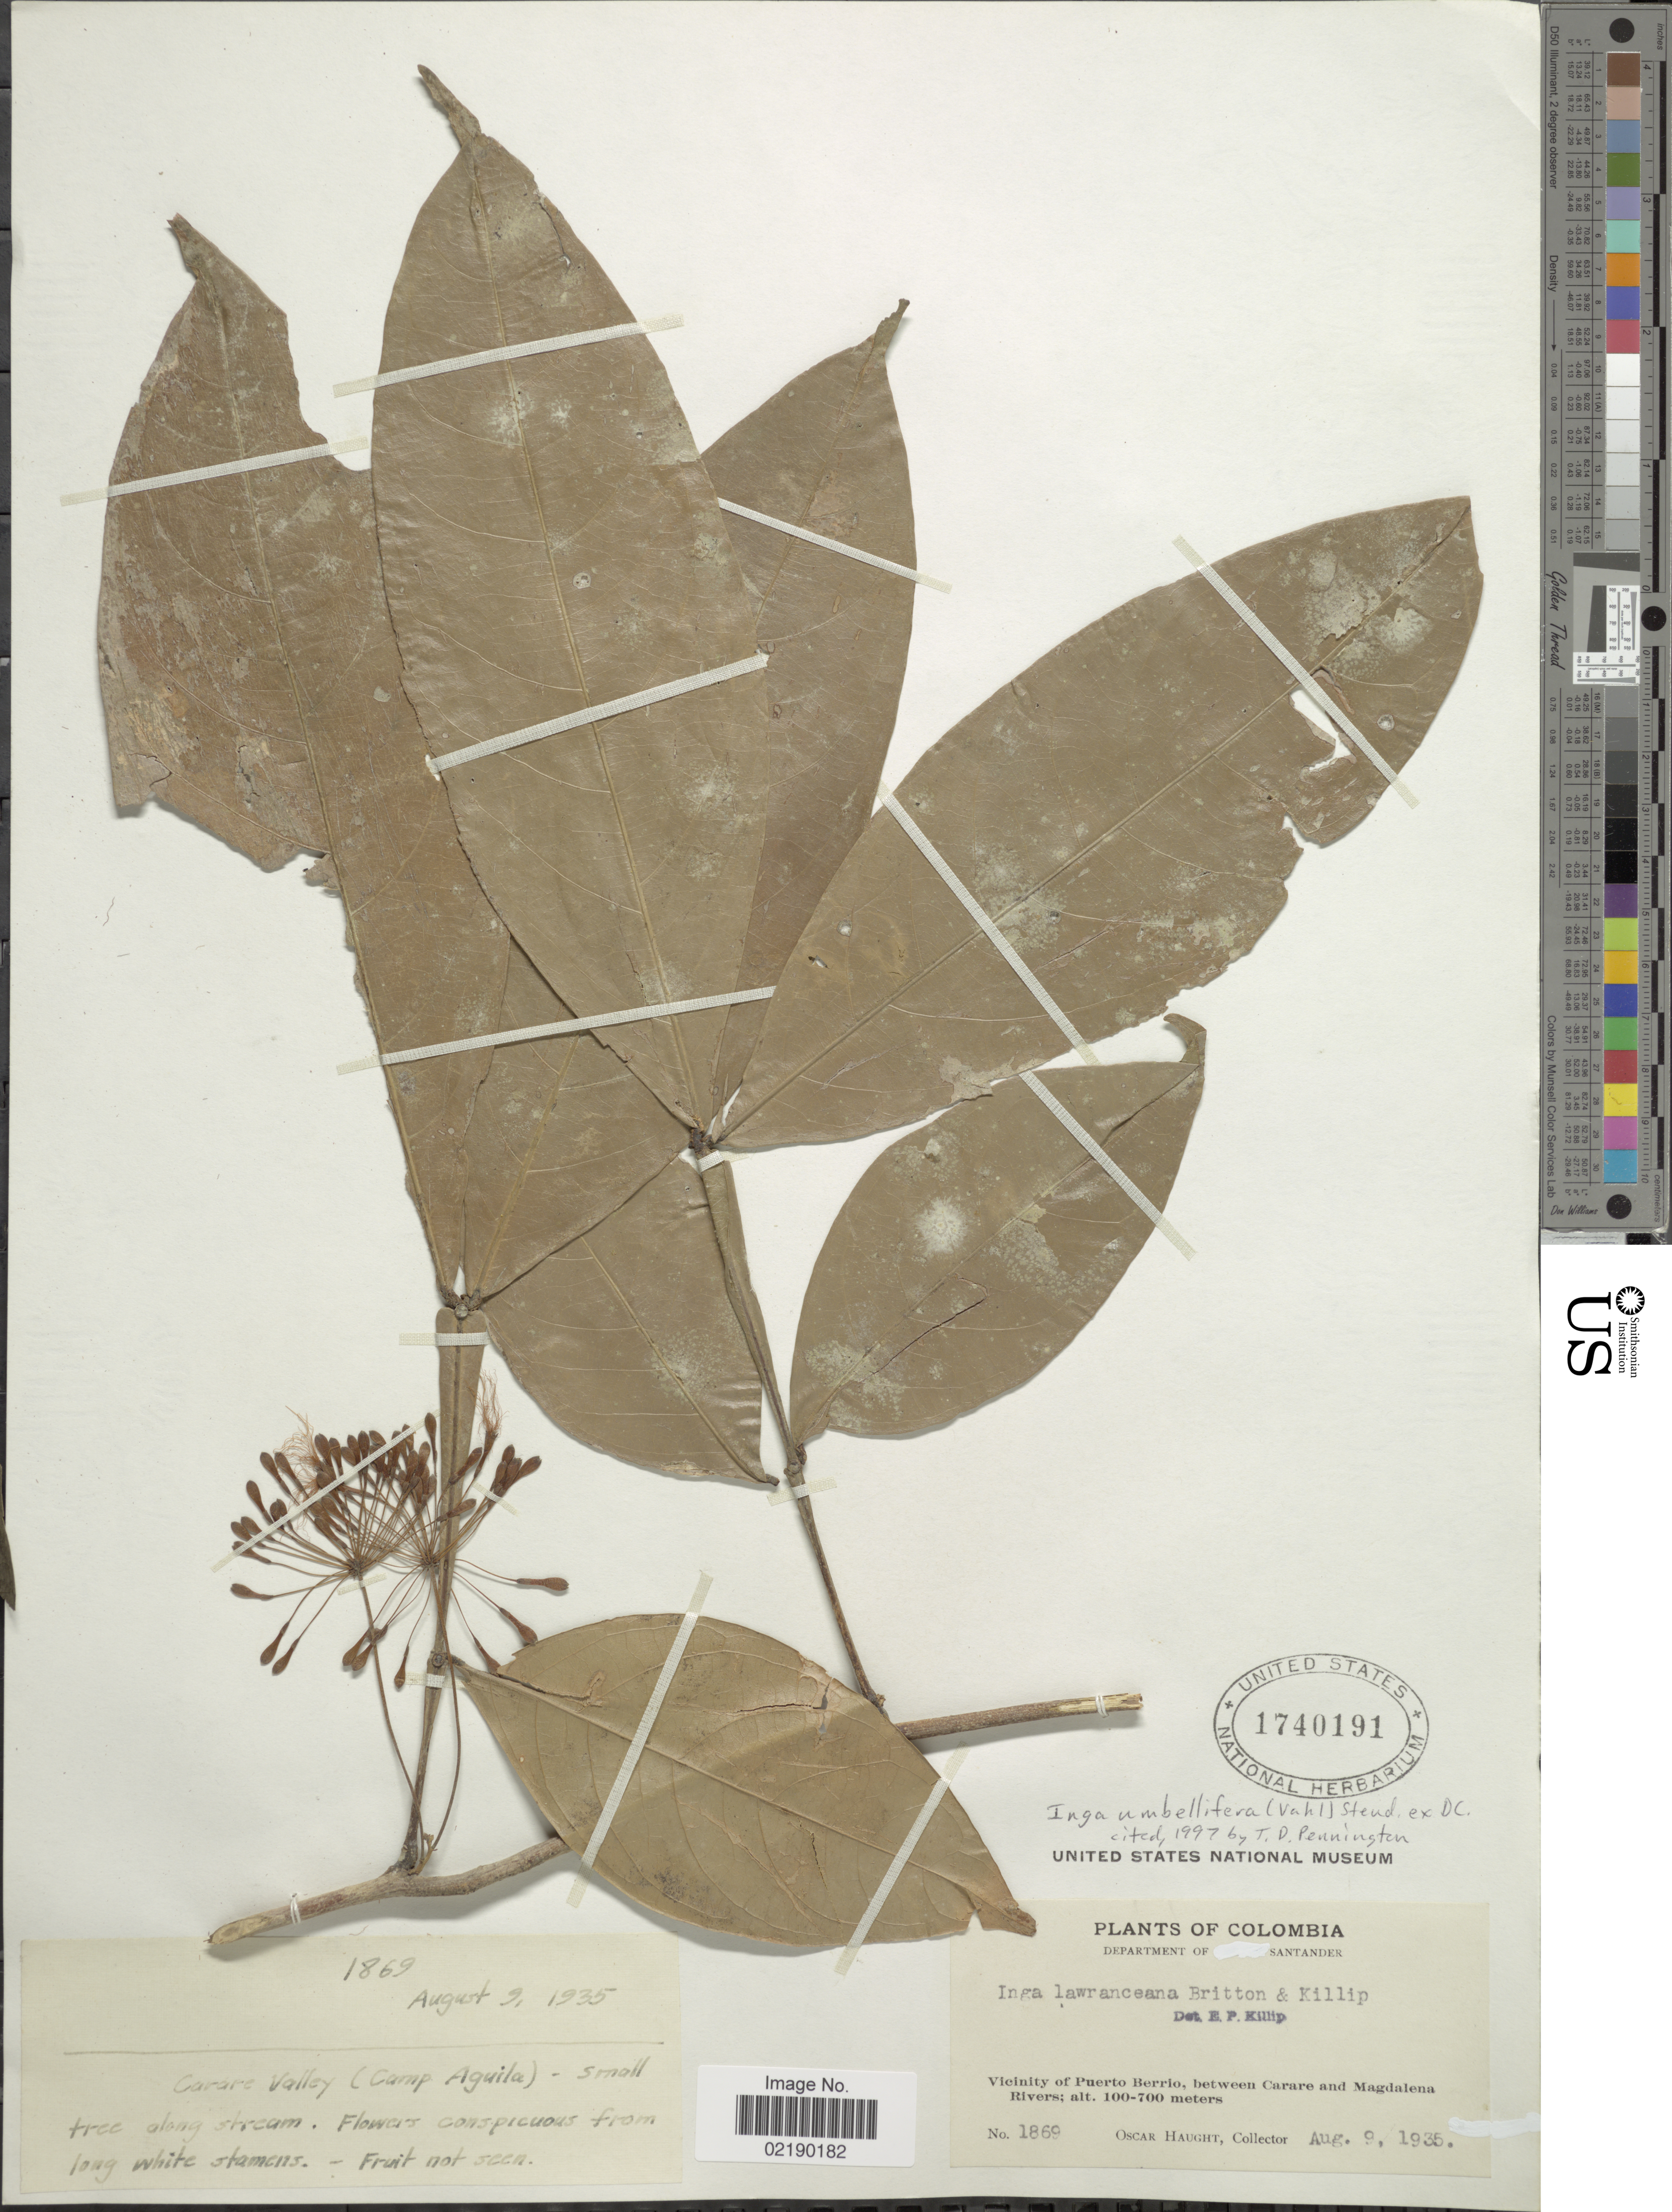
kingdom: Plantae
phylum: Tracheophyta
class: Magnoliopsida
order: Fabales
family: Fabaceae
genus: Inga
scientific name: Inga umbellifera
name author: (Vahl) Steud. ex DC.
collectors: O. L. Haught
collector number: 1869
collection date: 1935-08-09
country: Colombia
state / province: Santander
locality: Vicinity of Puerto Berrio, between Carare and Magdalena Rivers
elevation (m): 100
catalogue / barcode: US 1740191